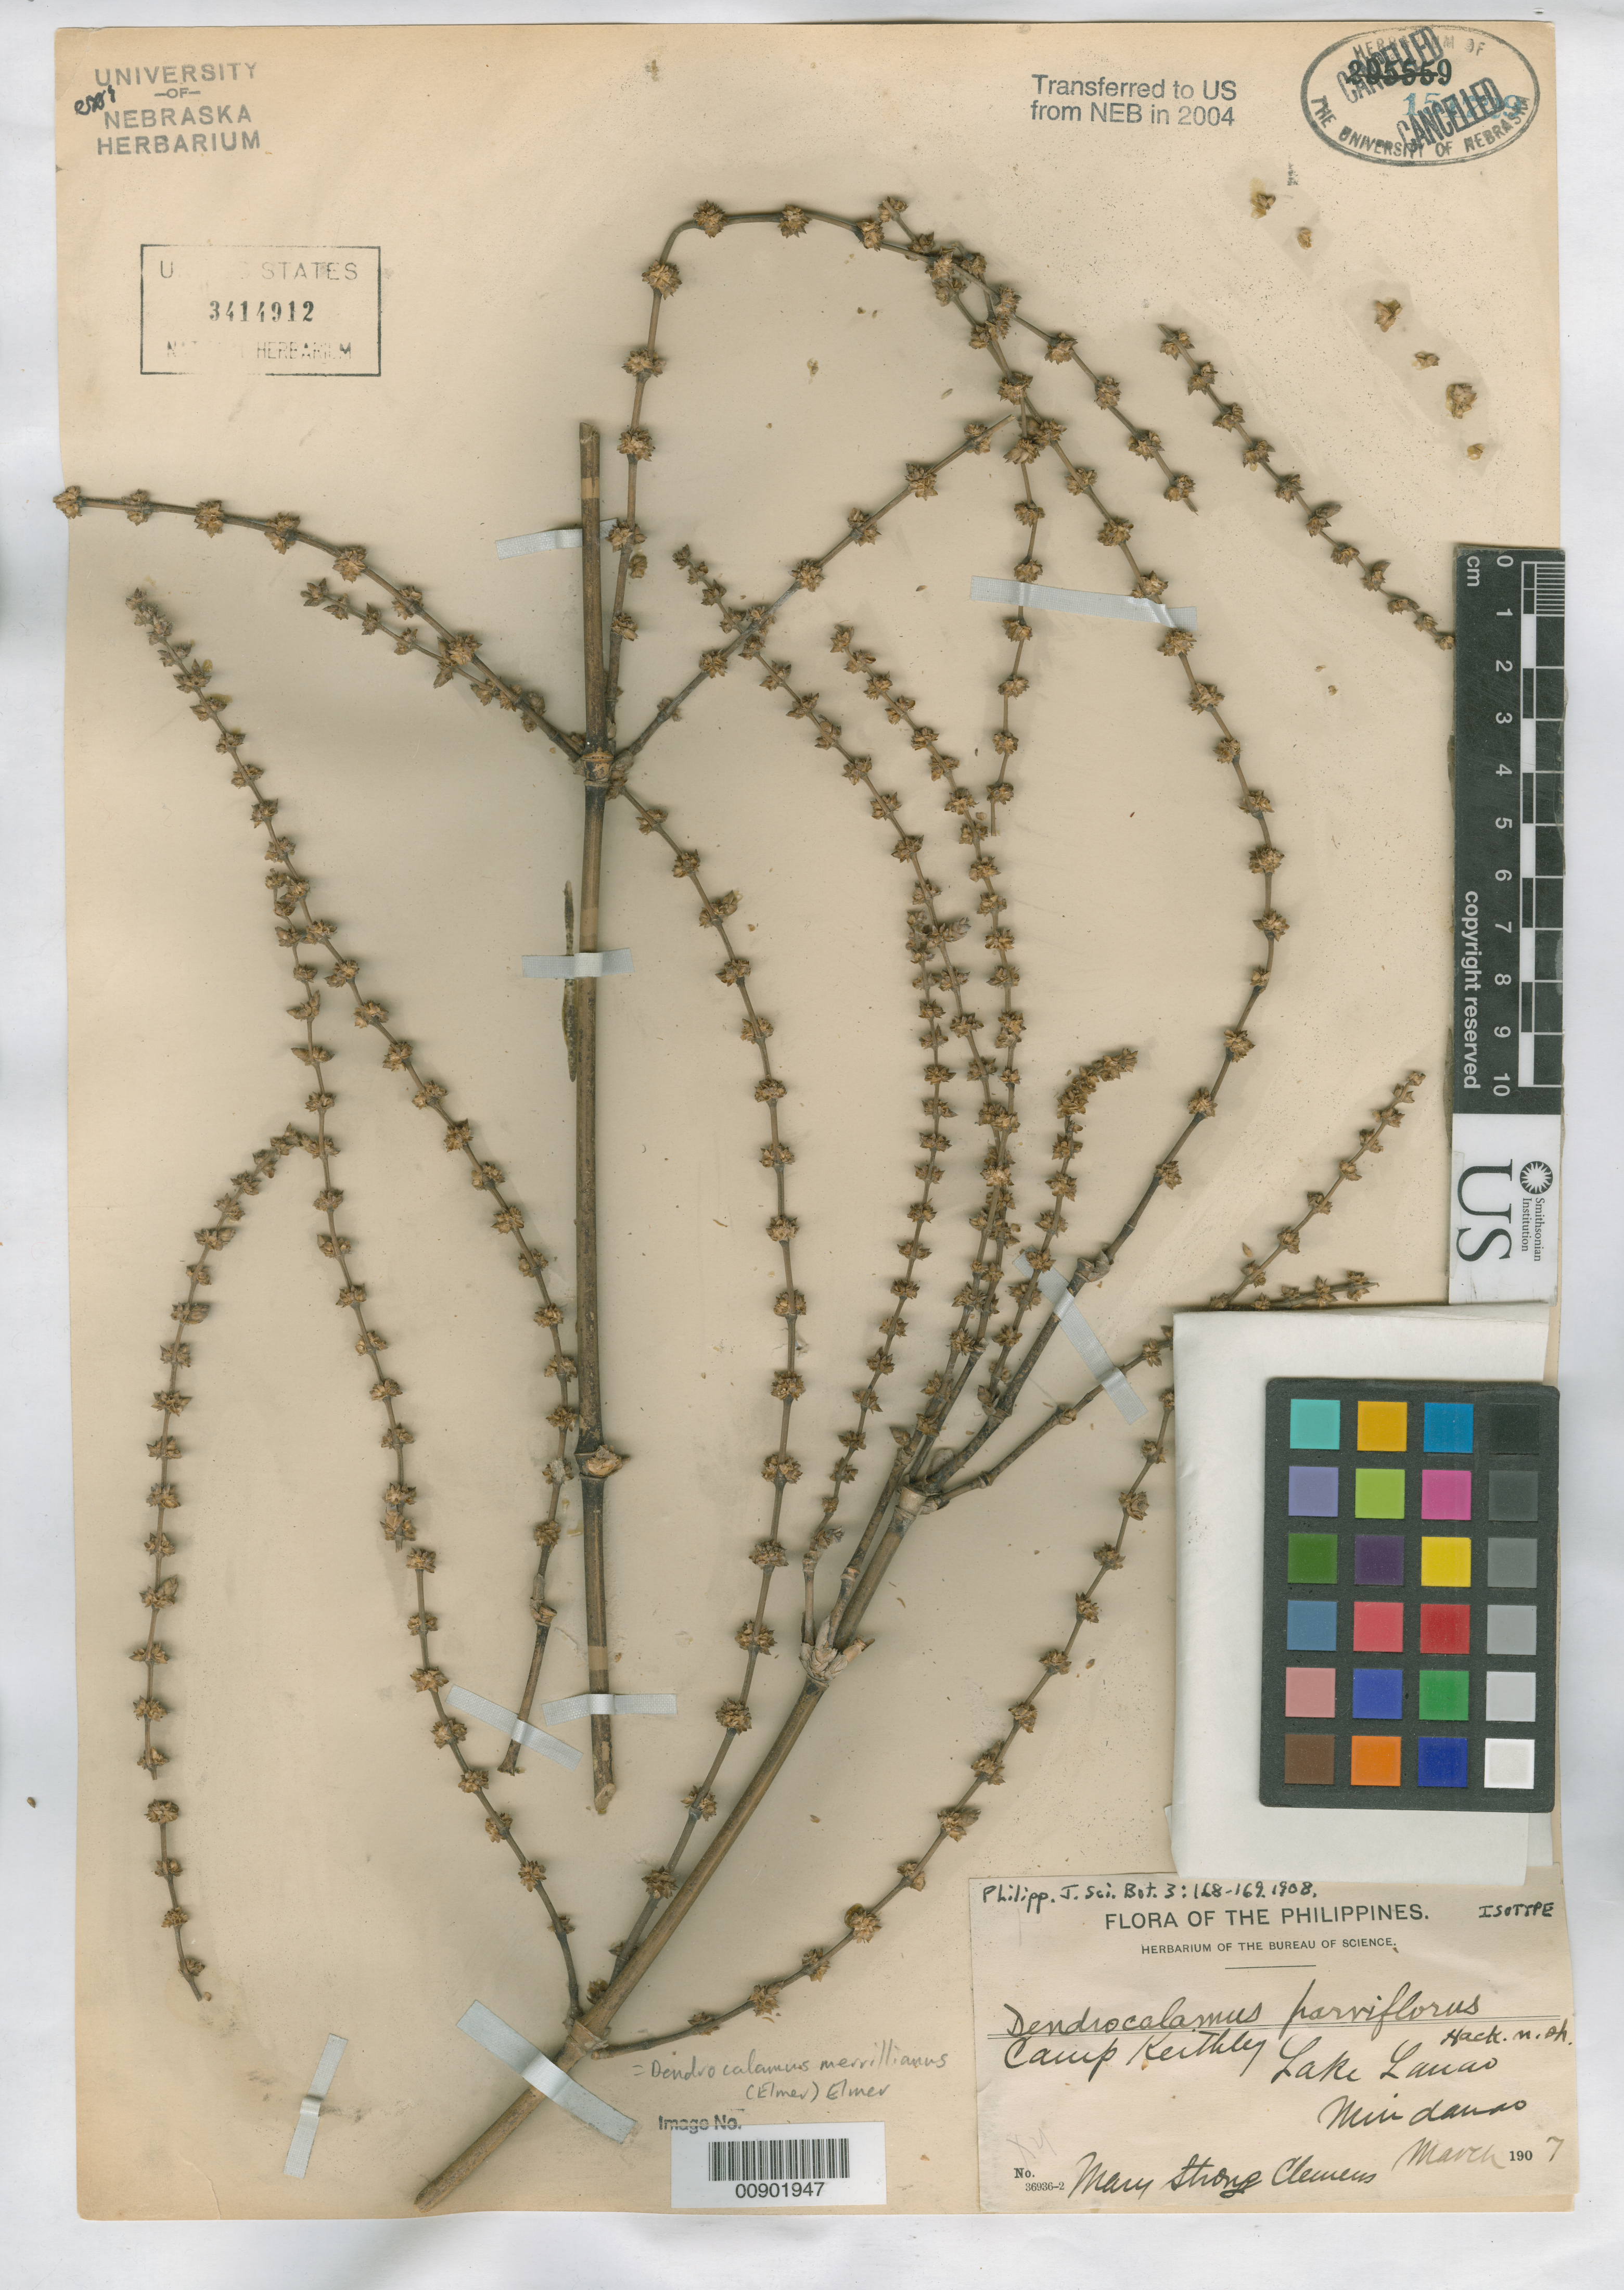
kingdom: Plantae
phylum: Tracheophyta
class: Liliopsida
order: Poales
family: Poaceae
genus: Dendrocalamus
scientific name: Dendrocalamus parviflorus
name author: Hack.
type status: Isotype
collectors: M. S. Clemens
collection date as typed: Mar 1907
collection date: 1907-03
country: Philippines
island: Mindanao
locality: Camp Keithley, Lake Lanao, Mindanao.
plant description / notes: Specimen ex University of Nebraska Herbarium, transferred to US from NEB in 2004.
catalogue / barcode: US 3414912